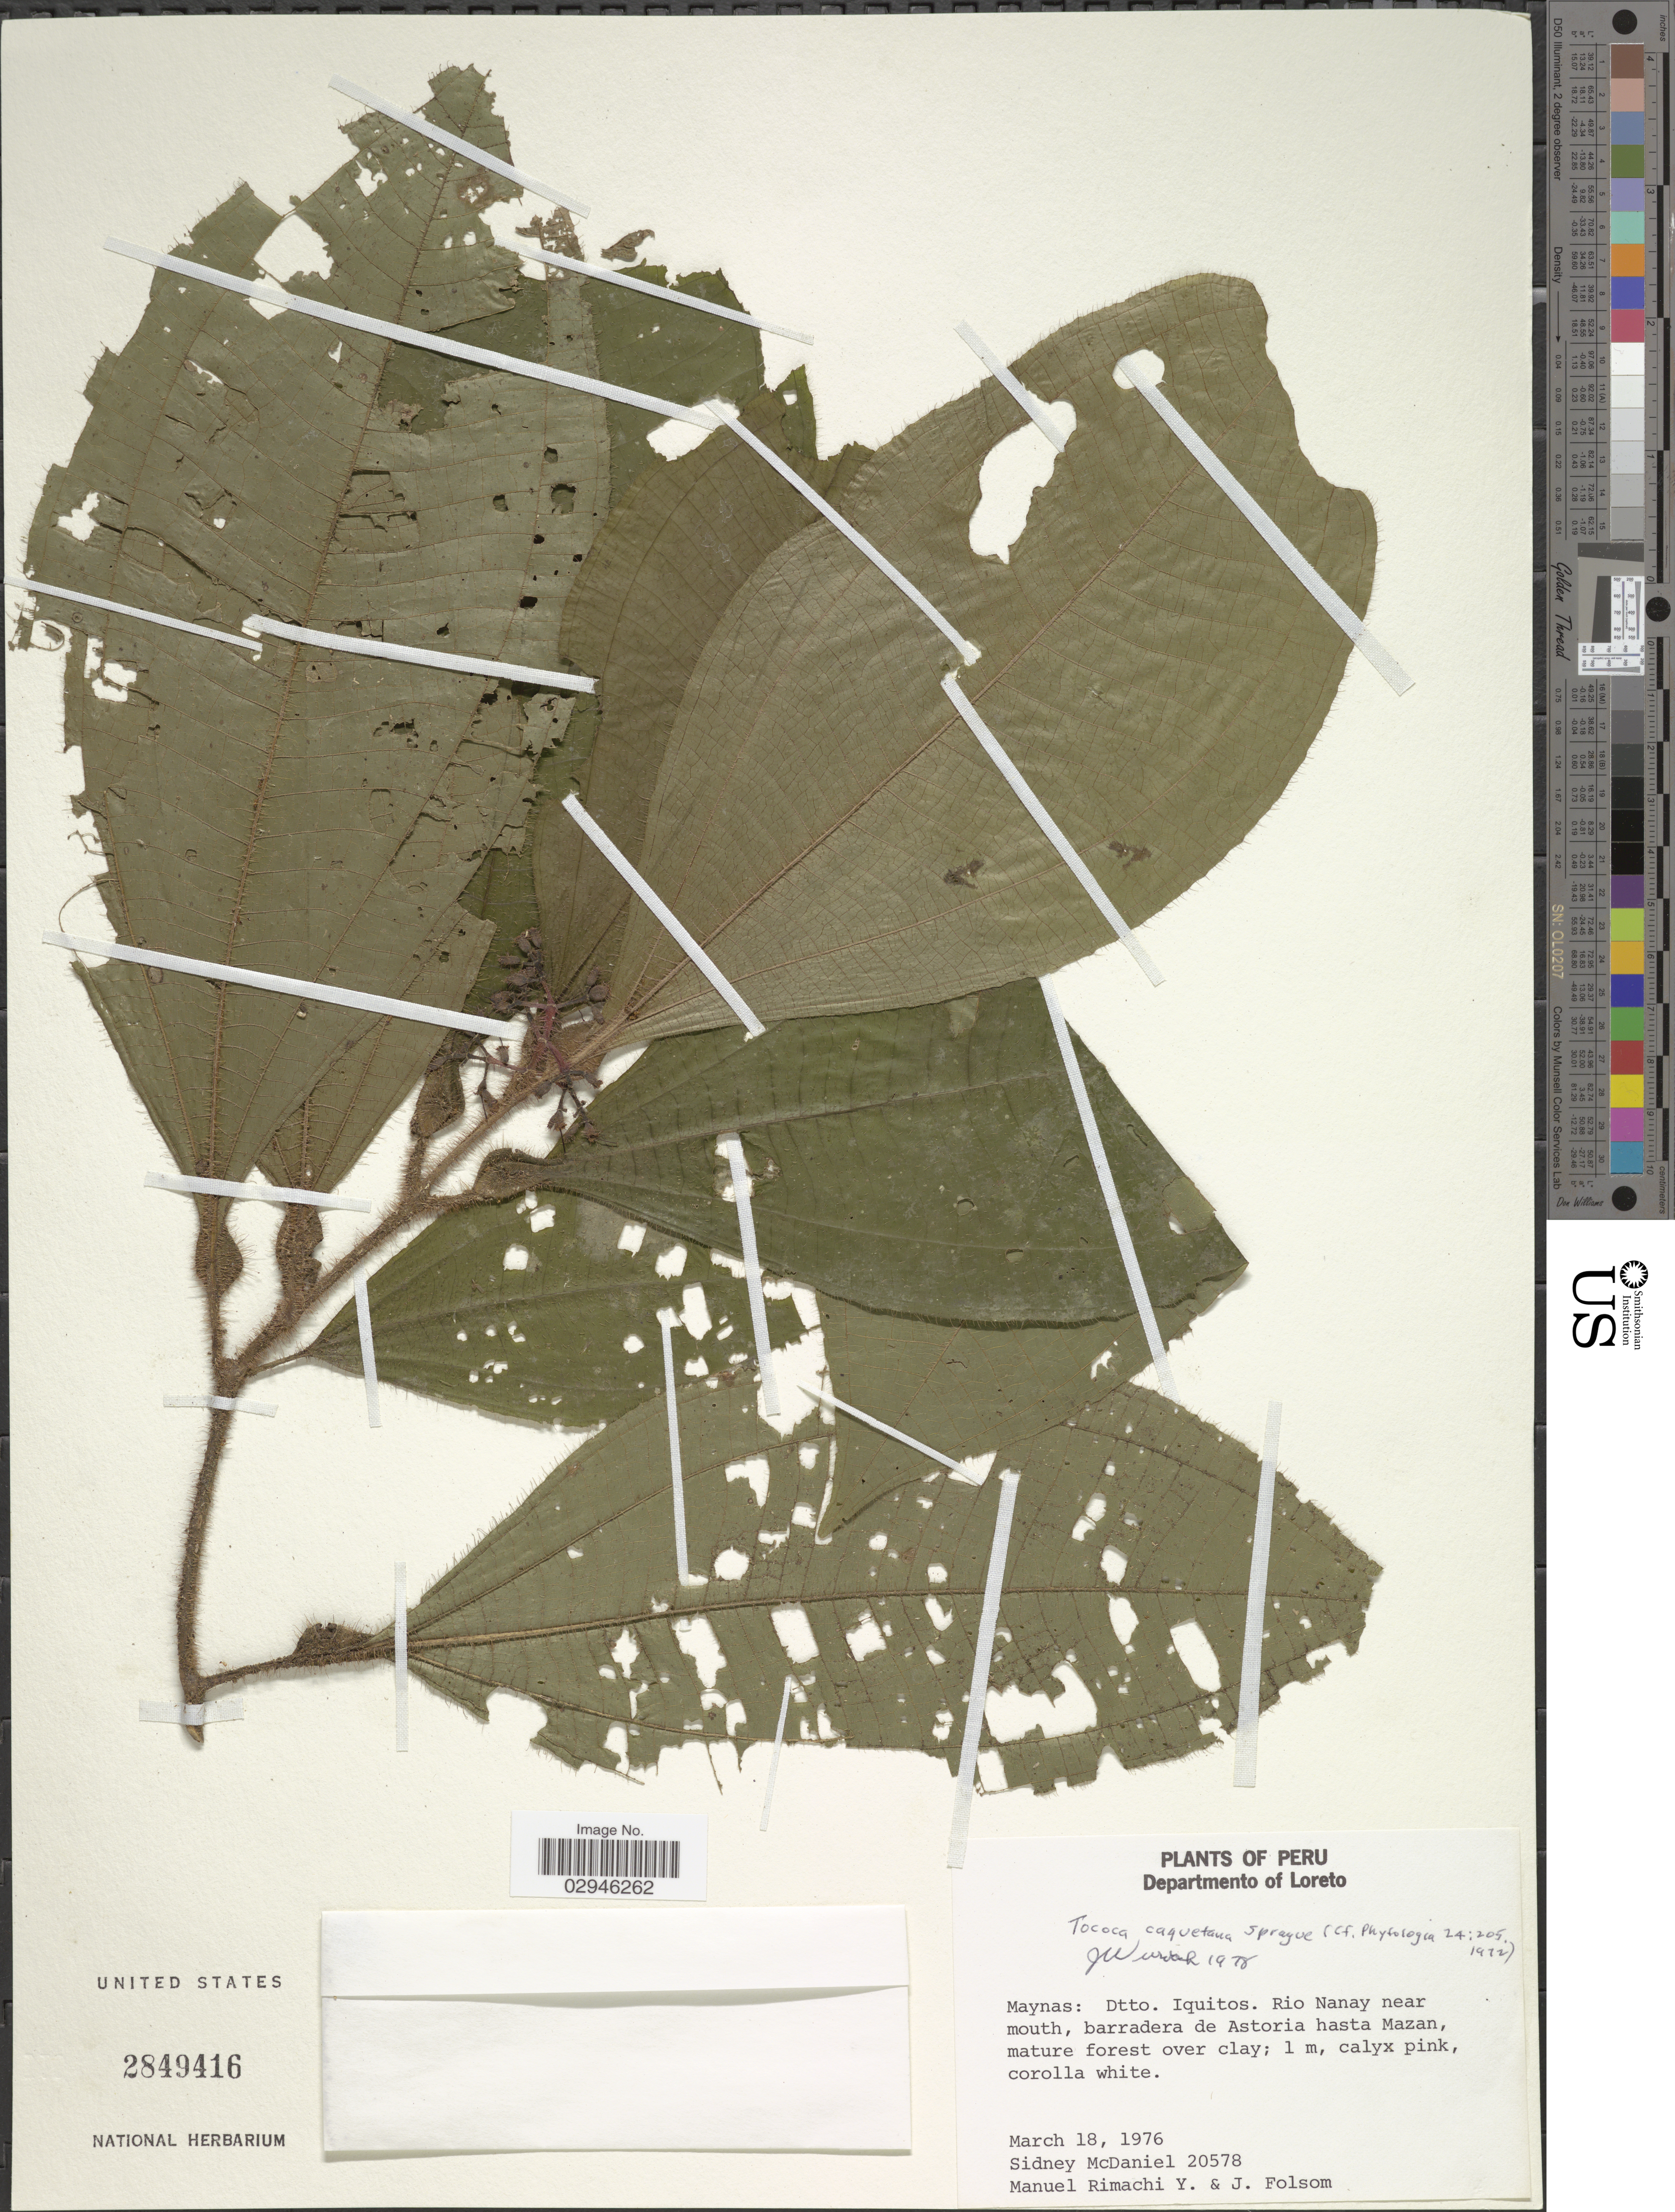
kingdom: Plantae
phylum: Tracheophyta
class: Magnoliopsida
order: Myrtales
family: Melastomataceae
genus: Tococa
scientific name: Tococa caquetana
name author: Sprague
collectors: S. McDaniel, M. Rimachi Y. & J. Folsom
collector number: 20578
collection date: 1976-03-18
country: Peru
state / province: Loreto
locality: Departmento of Loreto. Maynas: Dtto. Iquitos. Rio Nanay near mouth, barradera de Astoria hasta Mazan.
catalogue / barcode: US 2849416